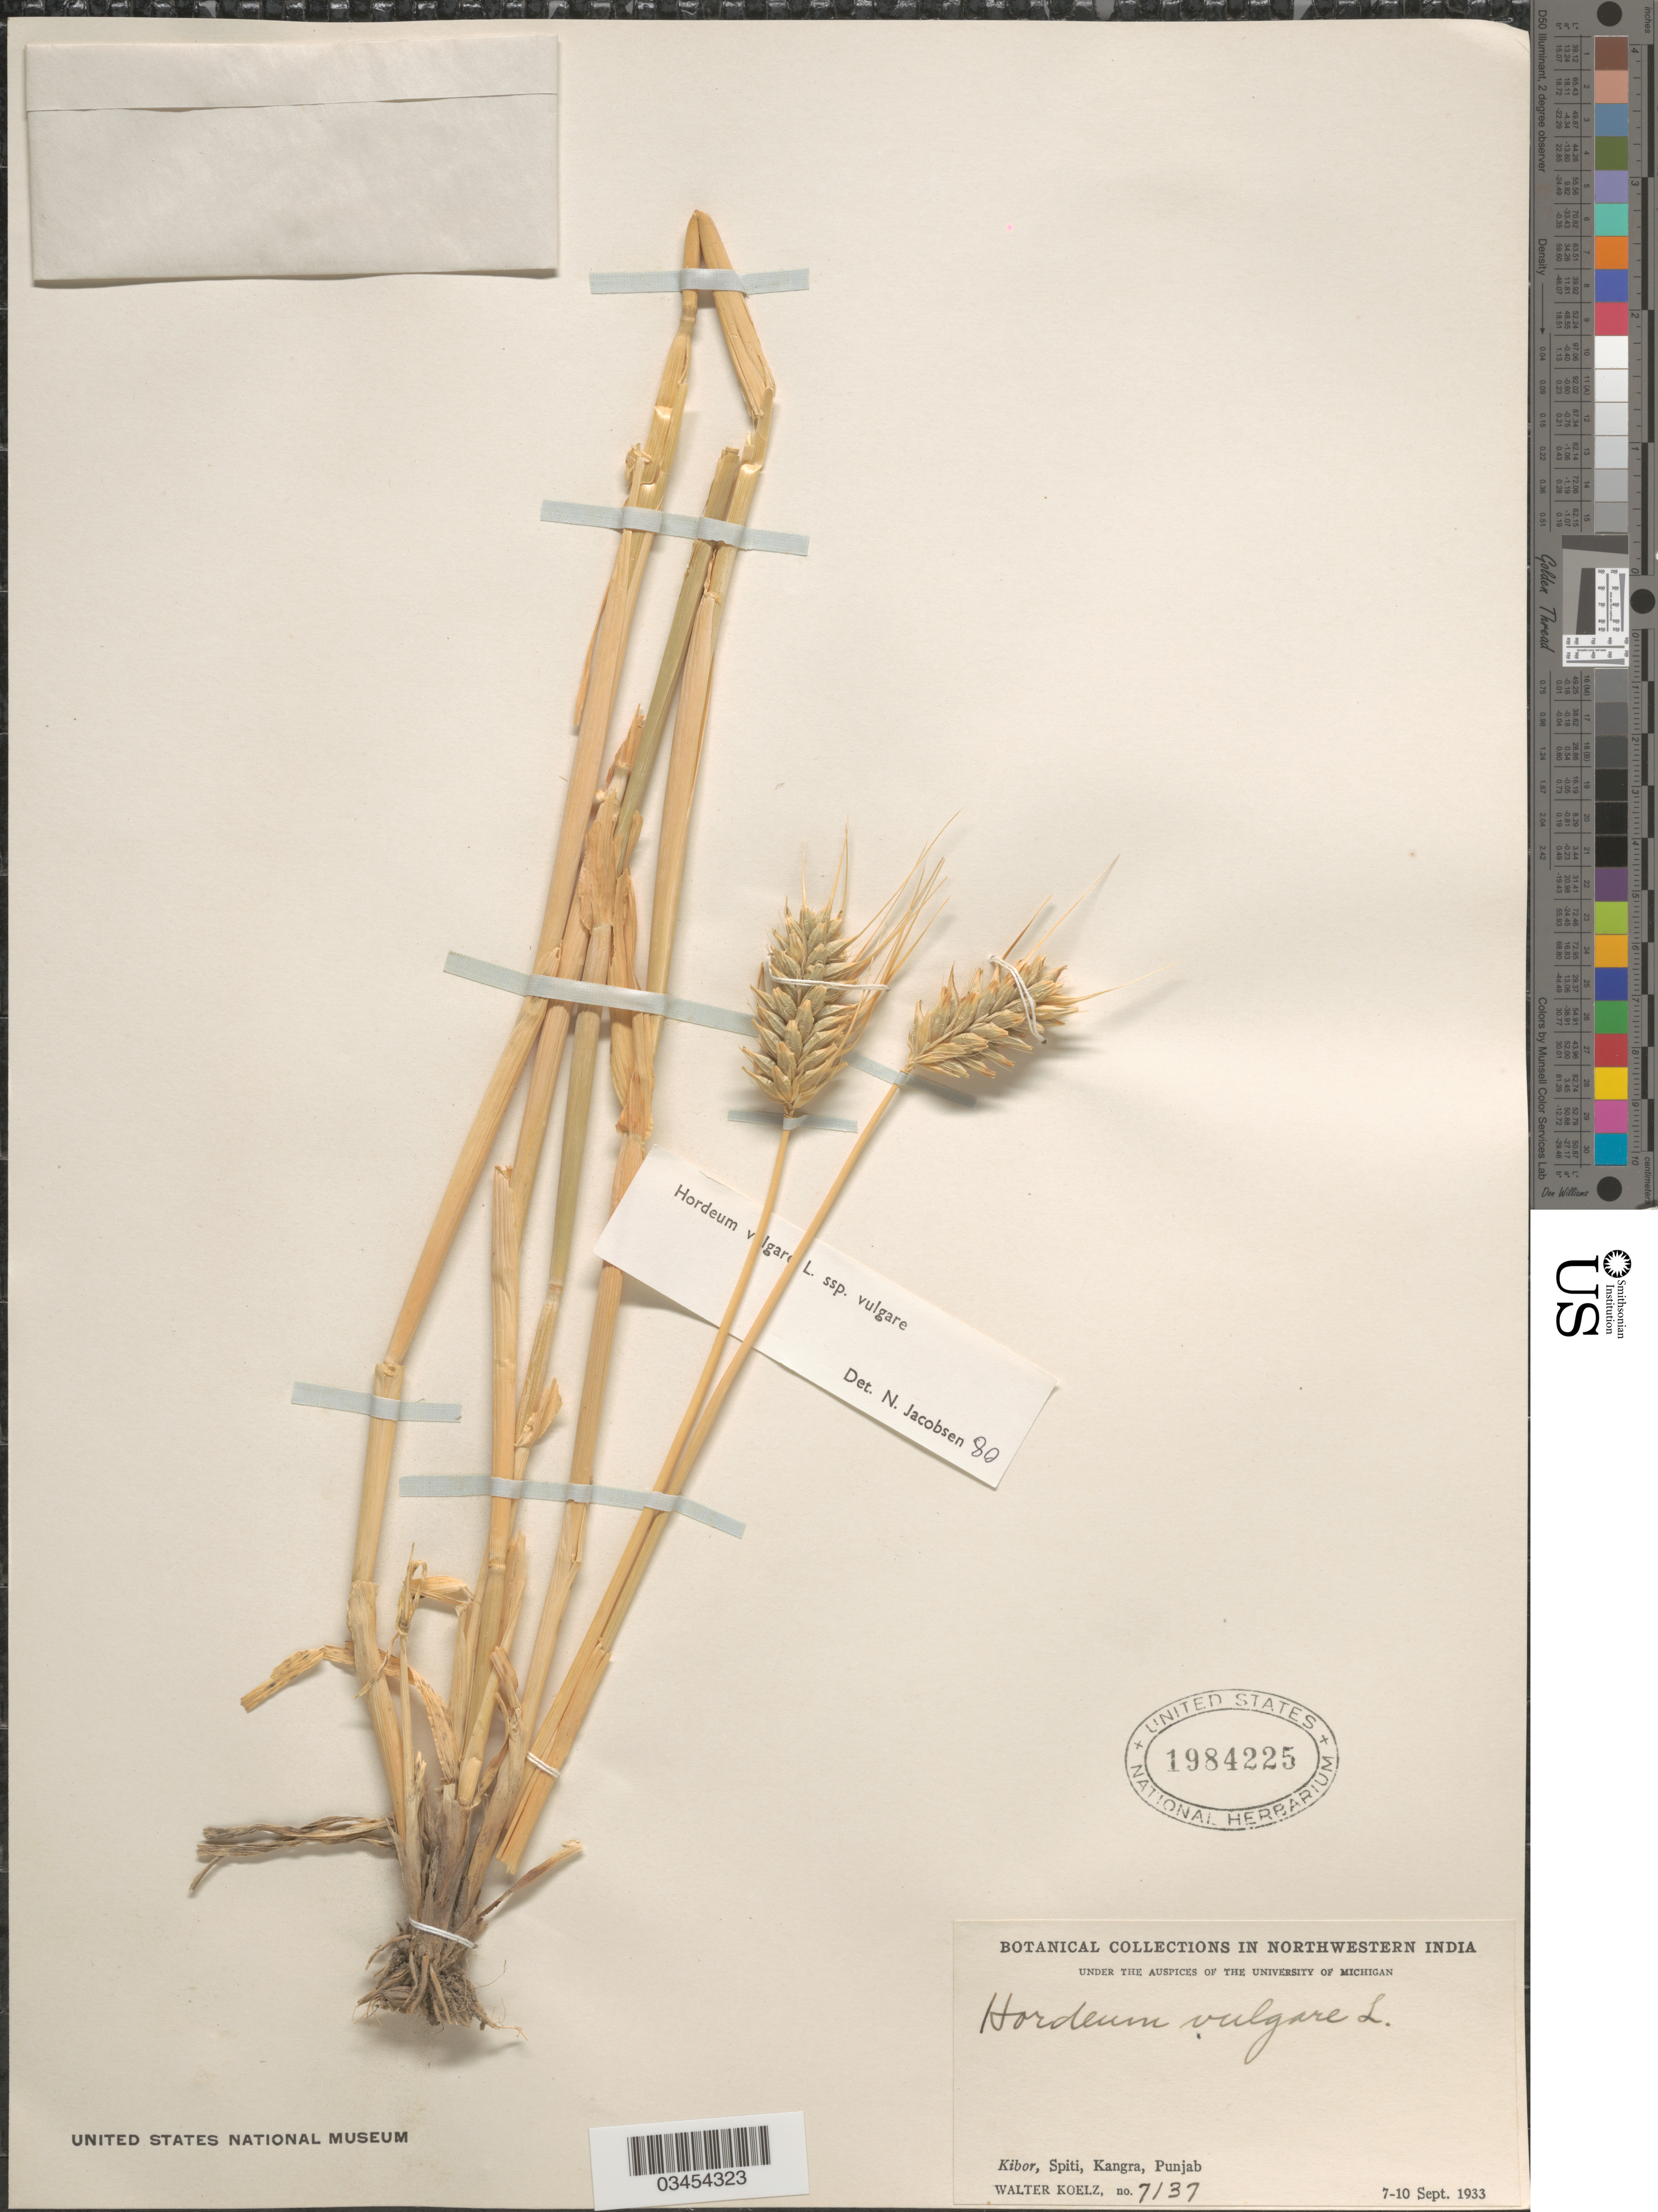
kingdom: Plantae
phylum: Tracheophyta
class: Liliopsida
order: Poales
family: Poaceae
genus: Hordeum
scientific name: Hordeum vulgare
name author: L.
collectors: W. N. Koelz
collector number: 7137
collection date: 1933-09-07/1933-09-10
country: India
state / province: Punjab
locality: Kibor, Spiti, Kangra.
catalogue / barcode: US 1984225